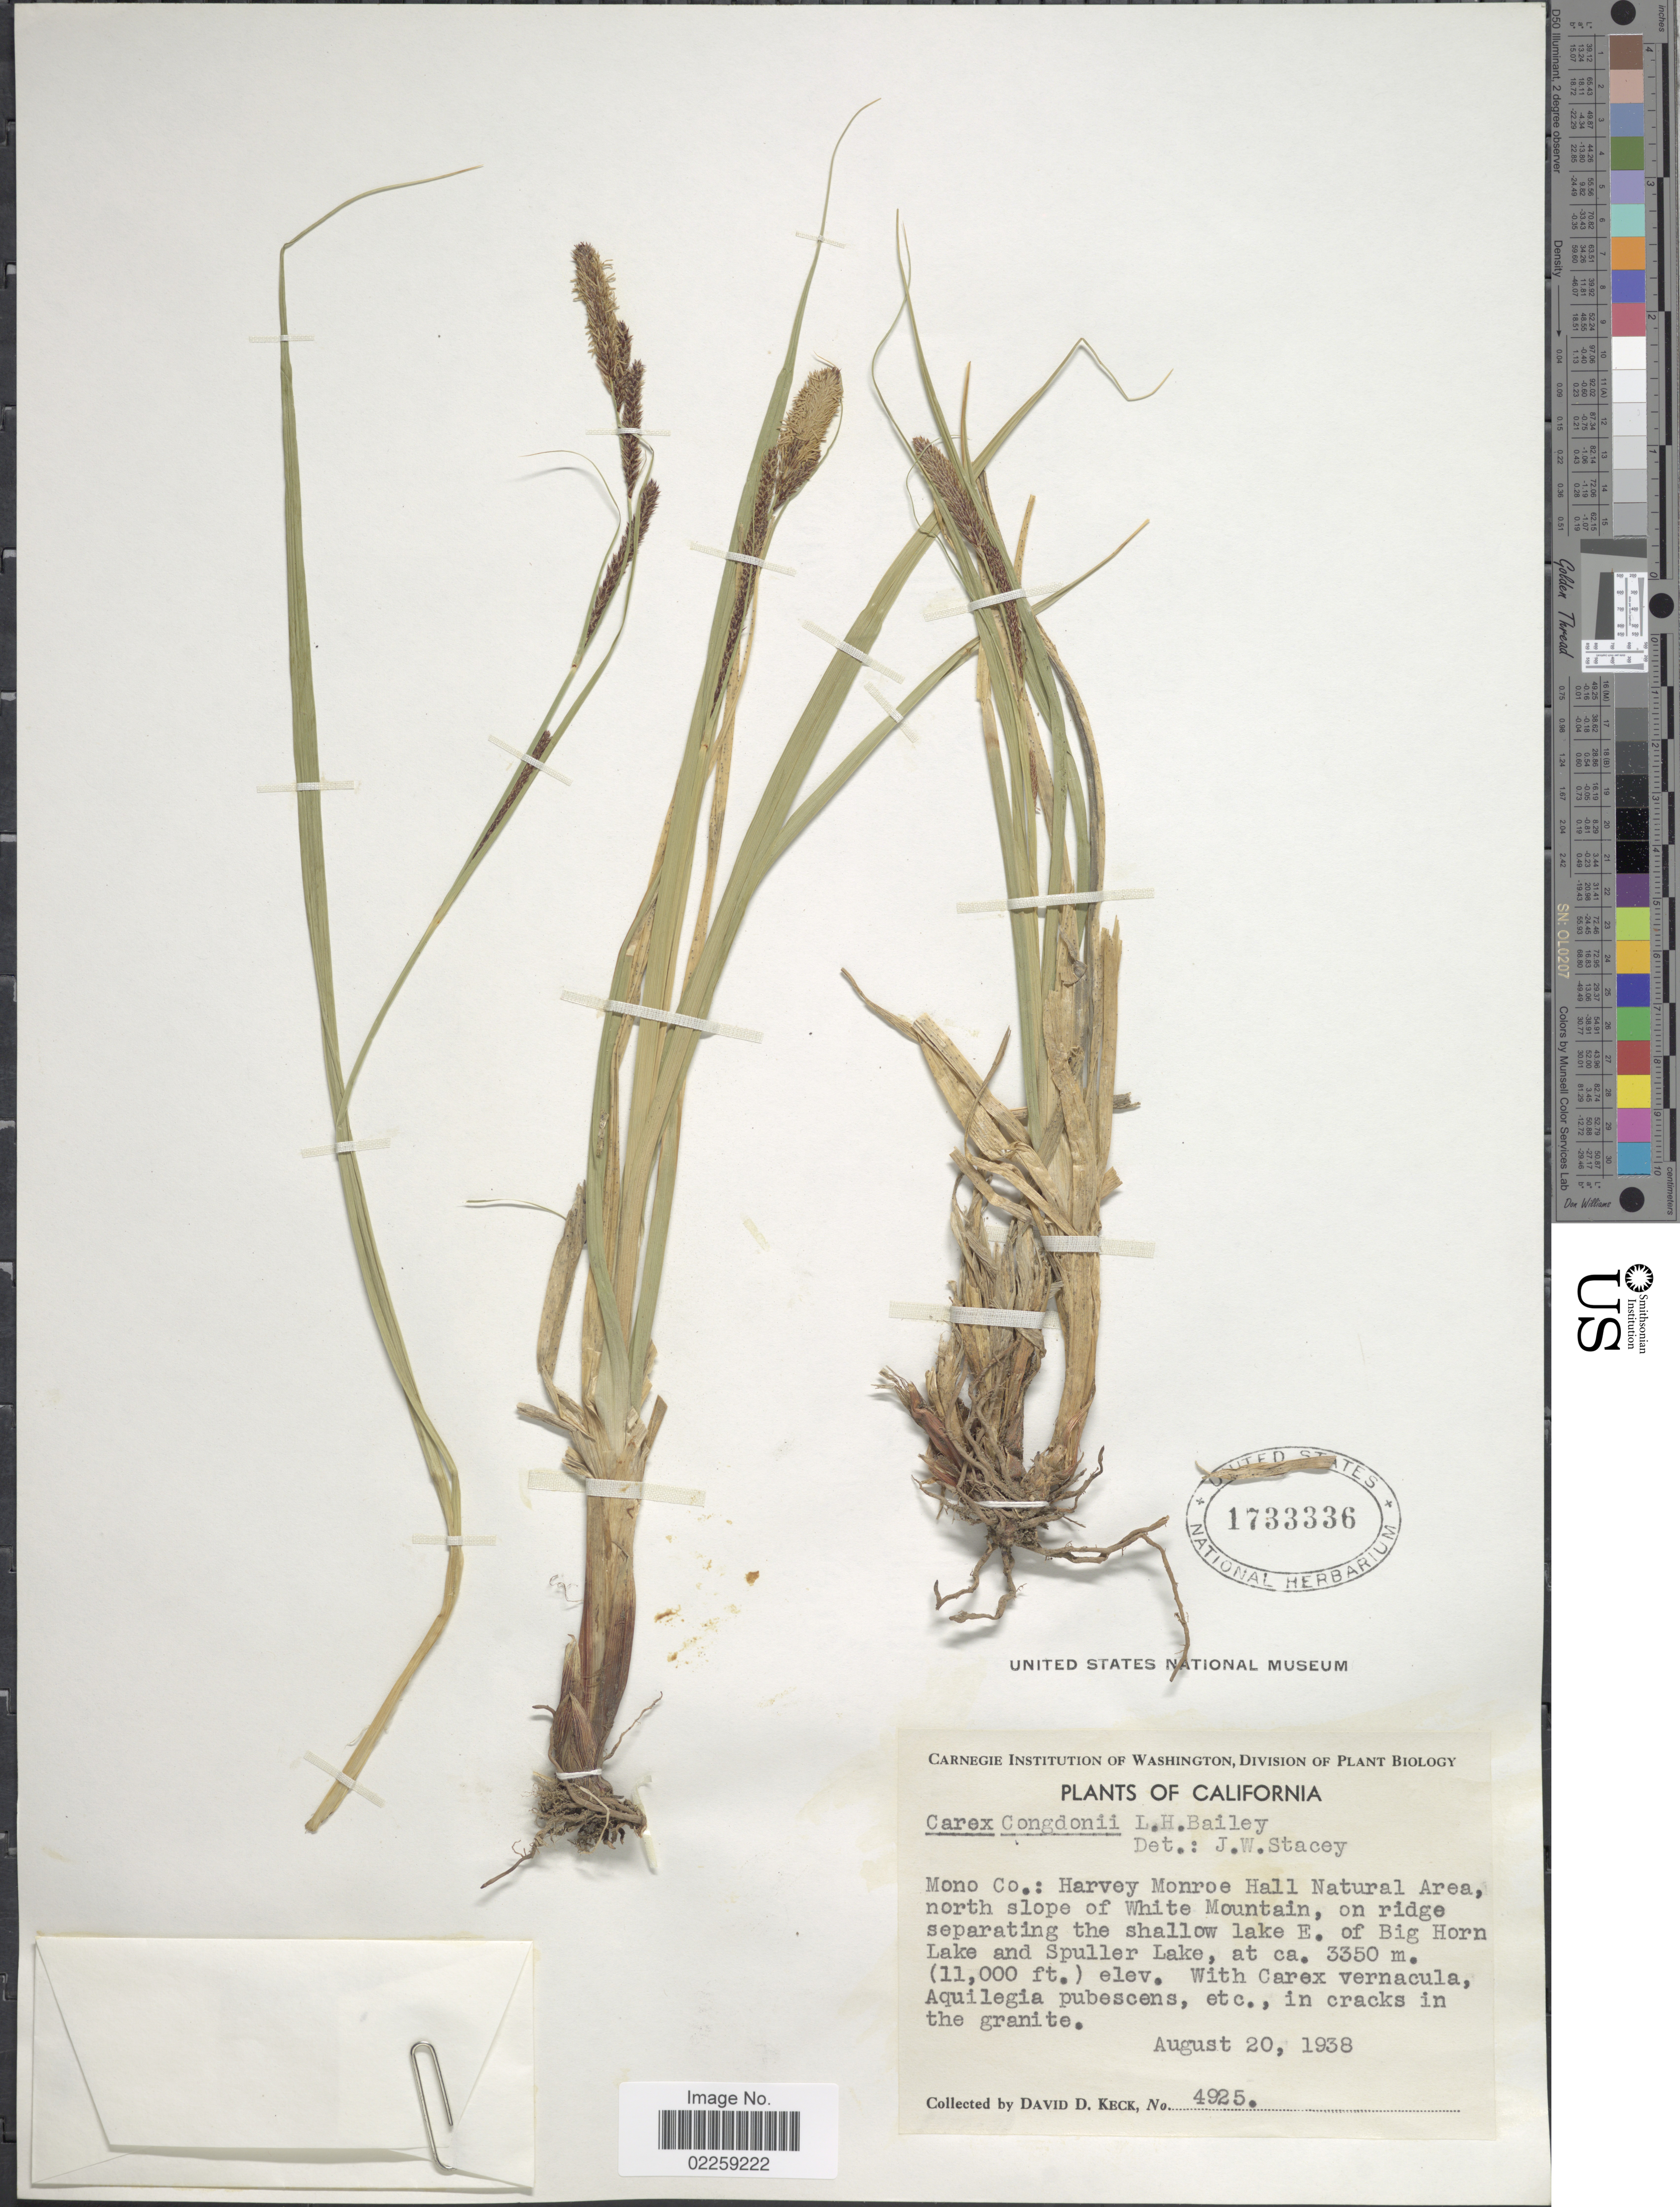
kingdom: Plantae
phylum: Tracheophyta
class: Liliopsida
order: Poales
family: Cyperaceae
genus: Carex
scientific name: Carex congdonii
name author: L.H. Bailey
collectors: D. D. Keck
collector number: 4925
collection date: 1938-08-20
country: United States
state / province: California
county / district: Mono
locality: Mono Co.: Harvey Monroe Hall Natural Area, north slope of White Mountain, on ridge separating the shallow lake E. of Big Horn Lake and Spuller Lake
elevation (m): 3350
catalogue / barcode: US 1733336